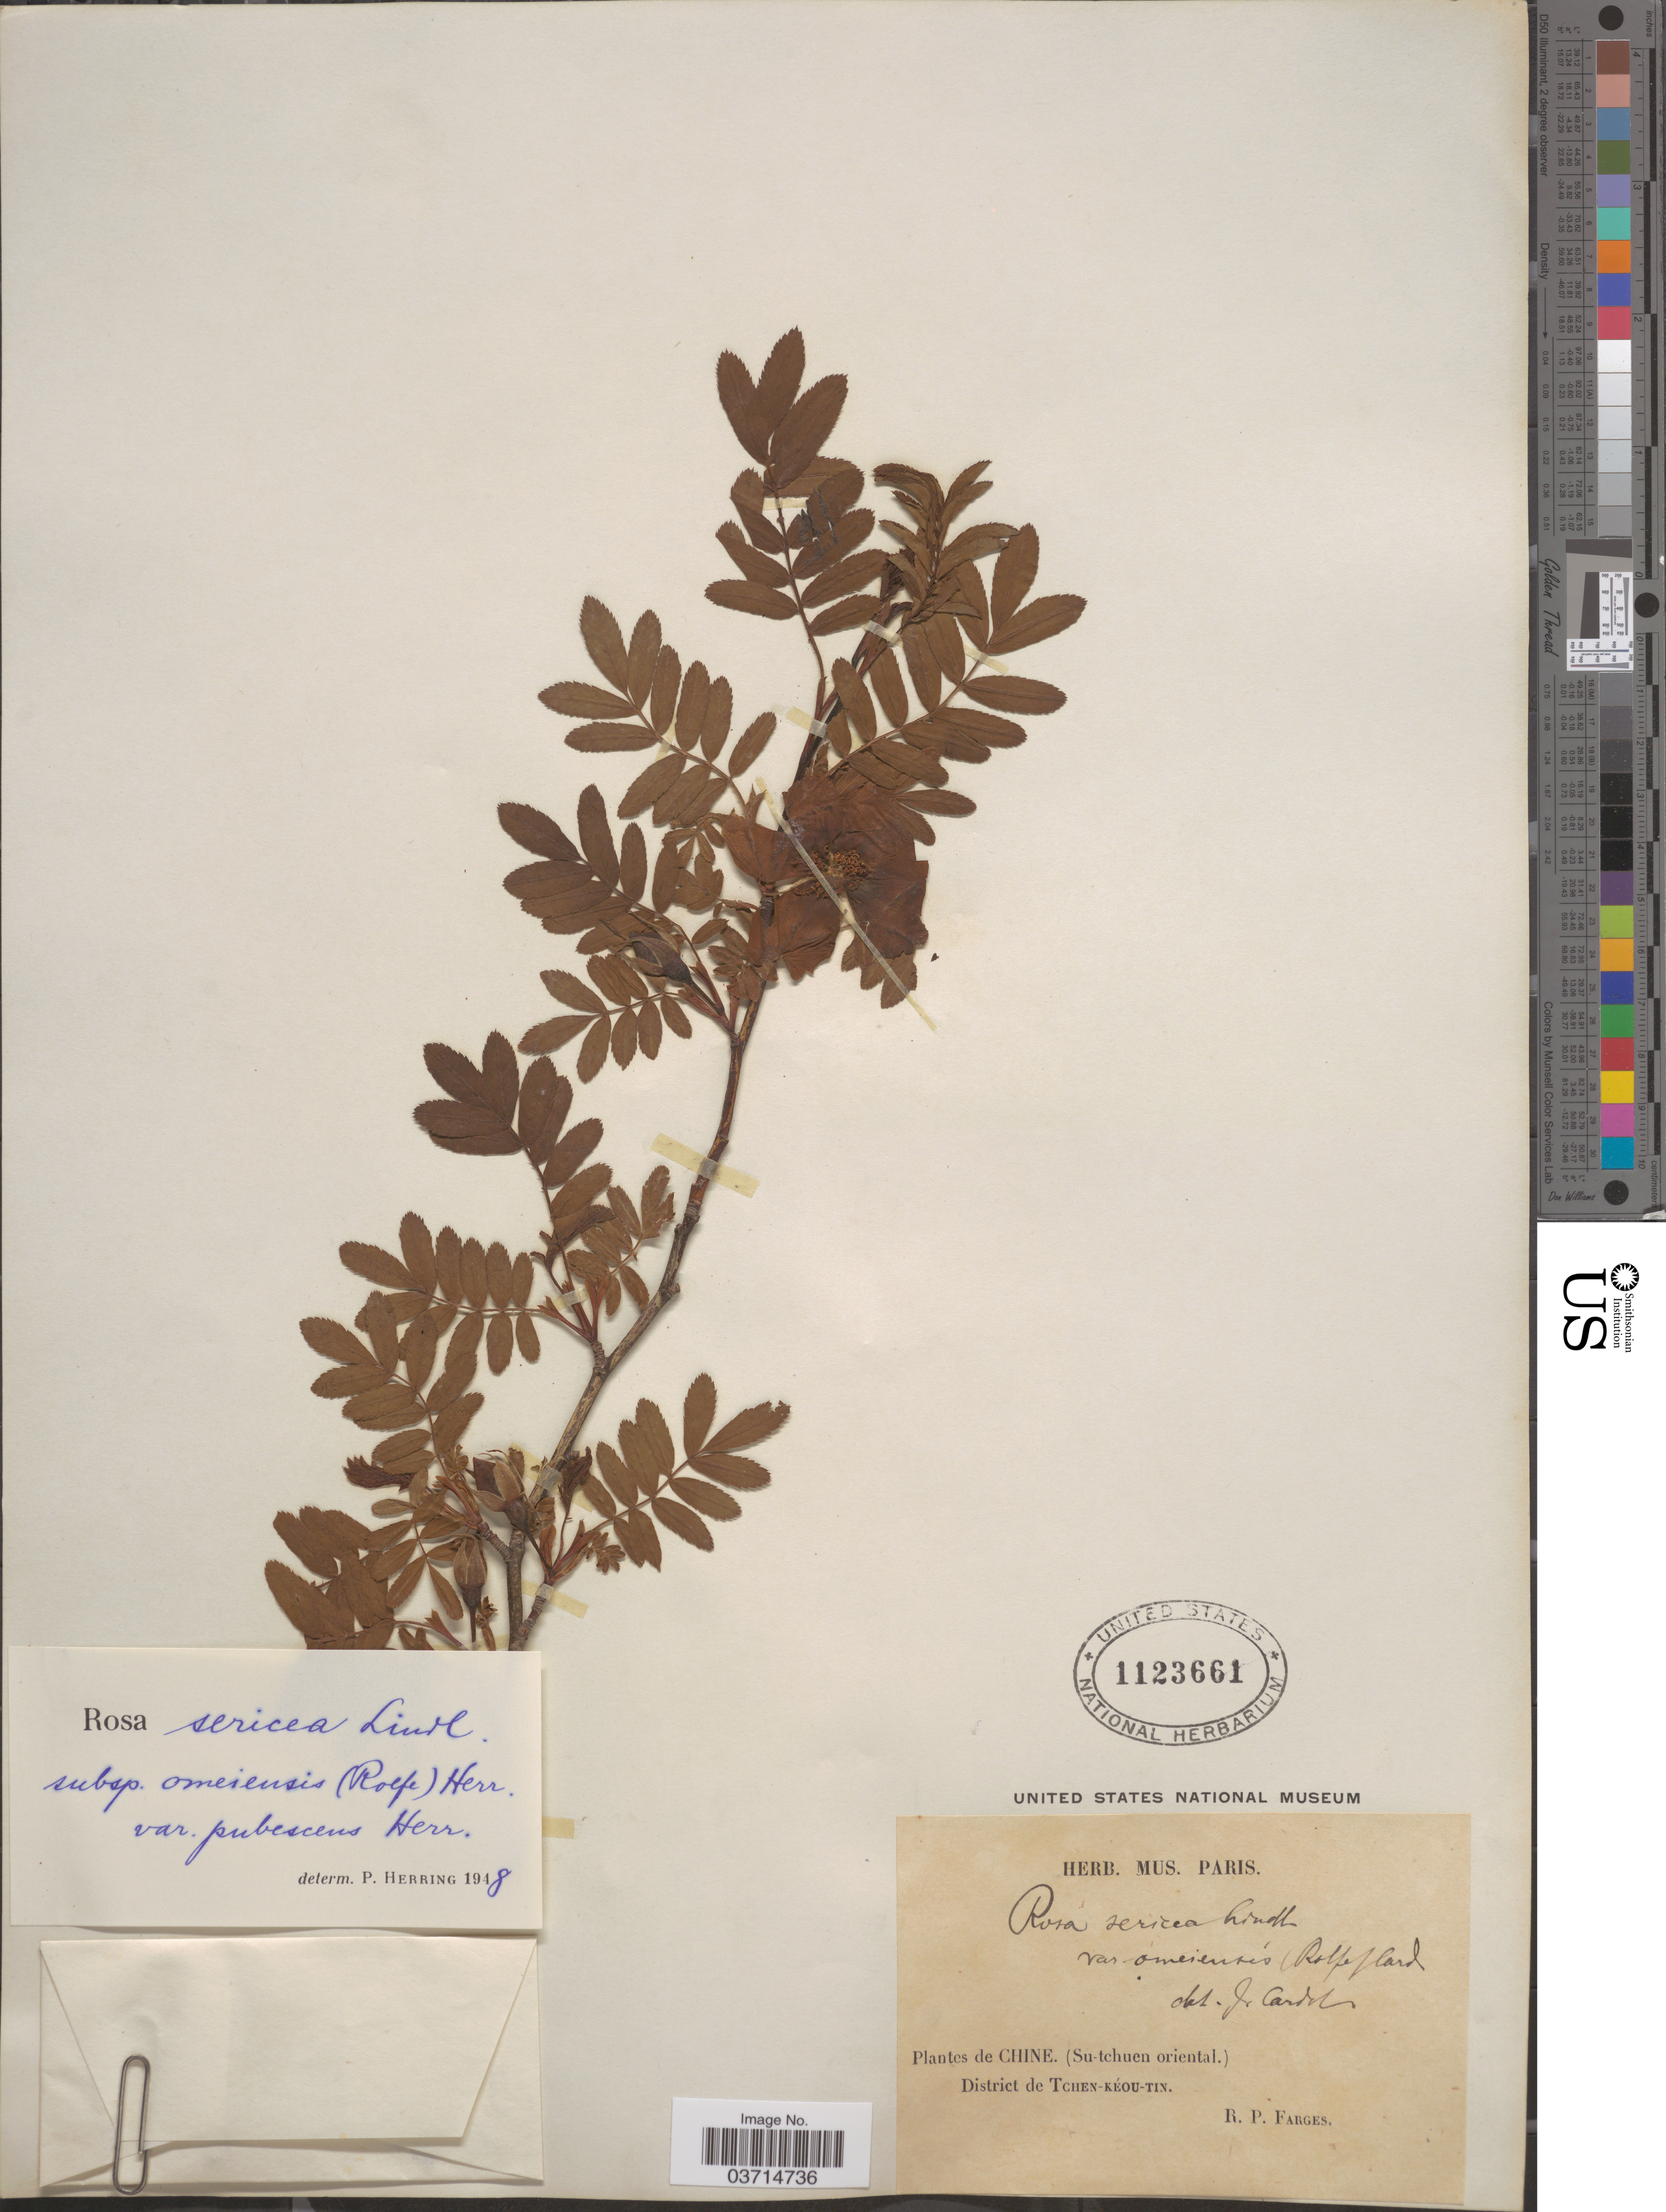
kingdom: Plantae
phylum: Tracheophyta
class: Magnoliopsida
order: Rosales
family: Rosaceae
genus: Rosa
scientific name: Rosa omeiensis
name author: Rolfe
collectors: R. Farges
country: China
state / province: Sichuan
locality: Chine. (Su-tchuen oriental.) District de Tchen-kéou-tin.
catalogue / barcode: US 1123661